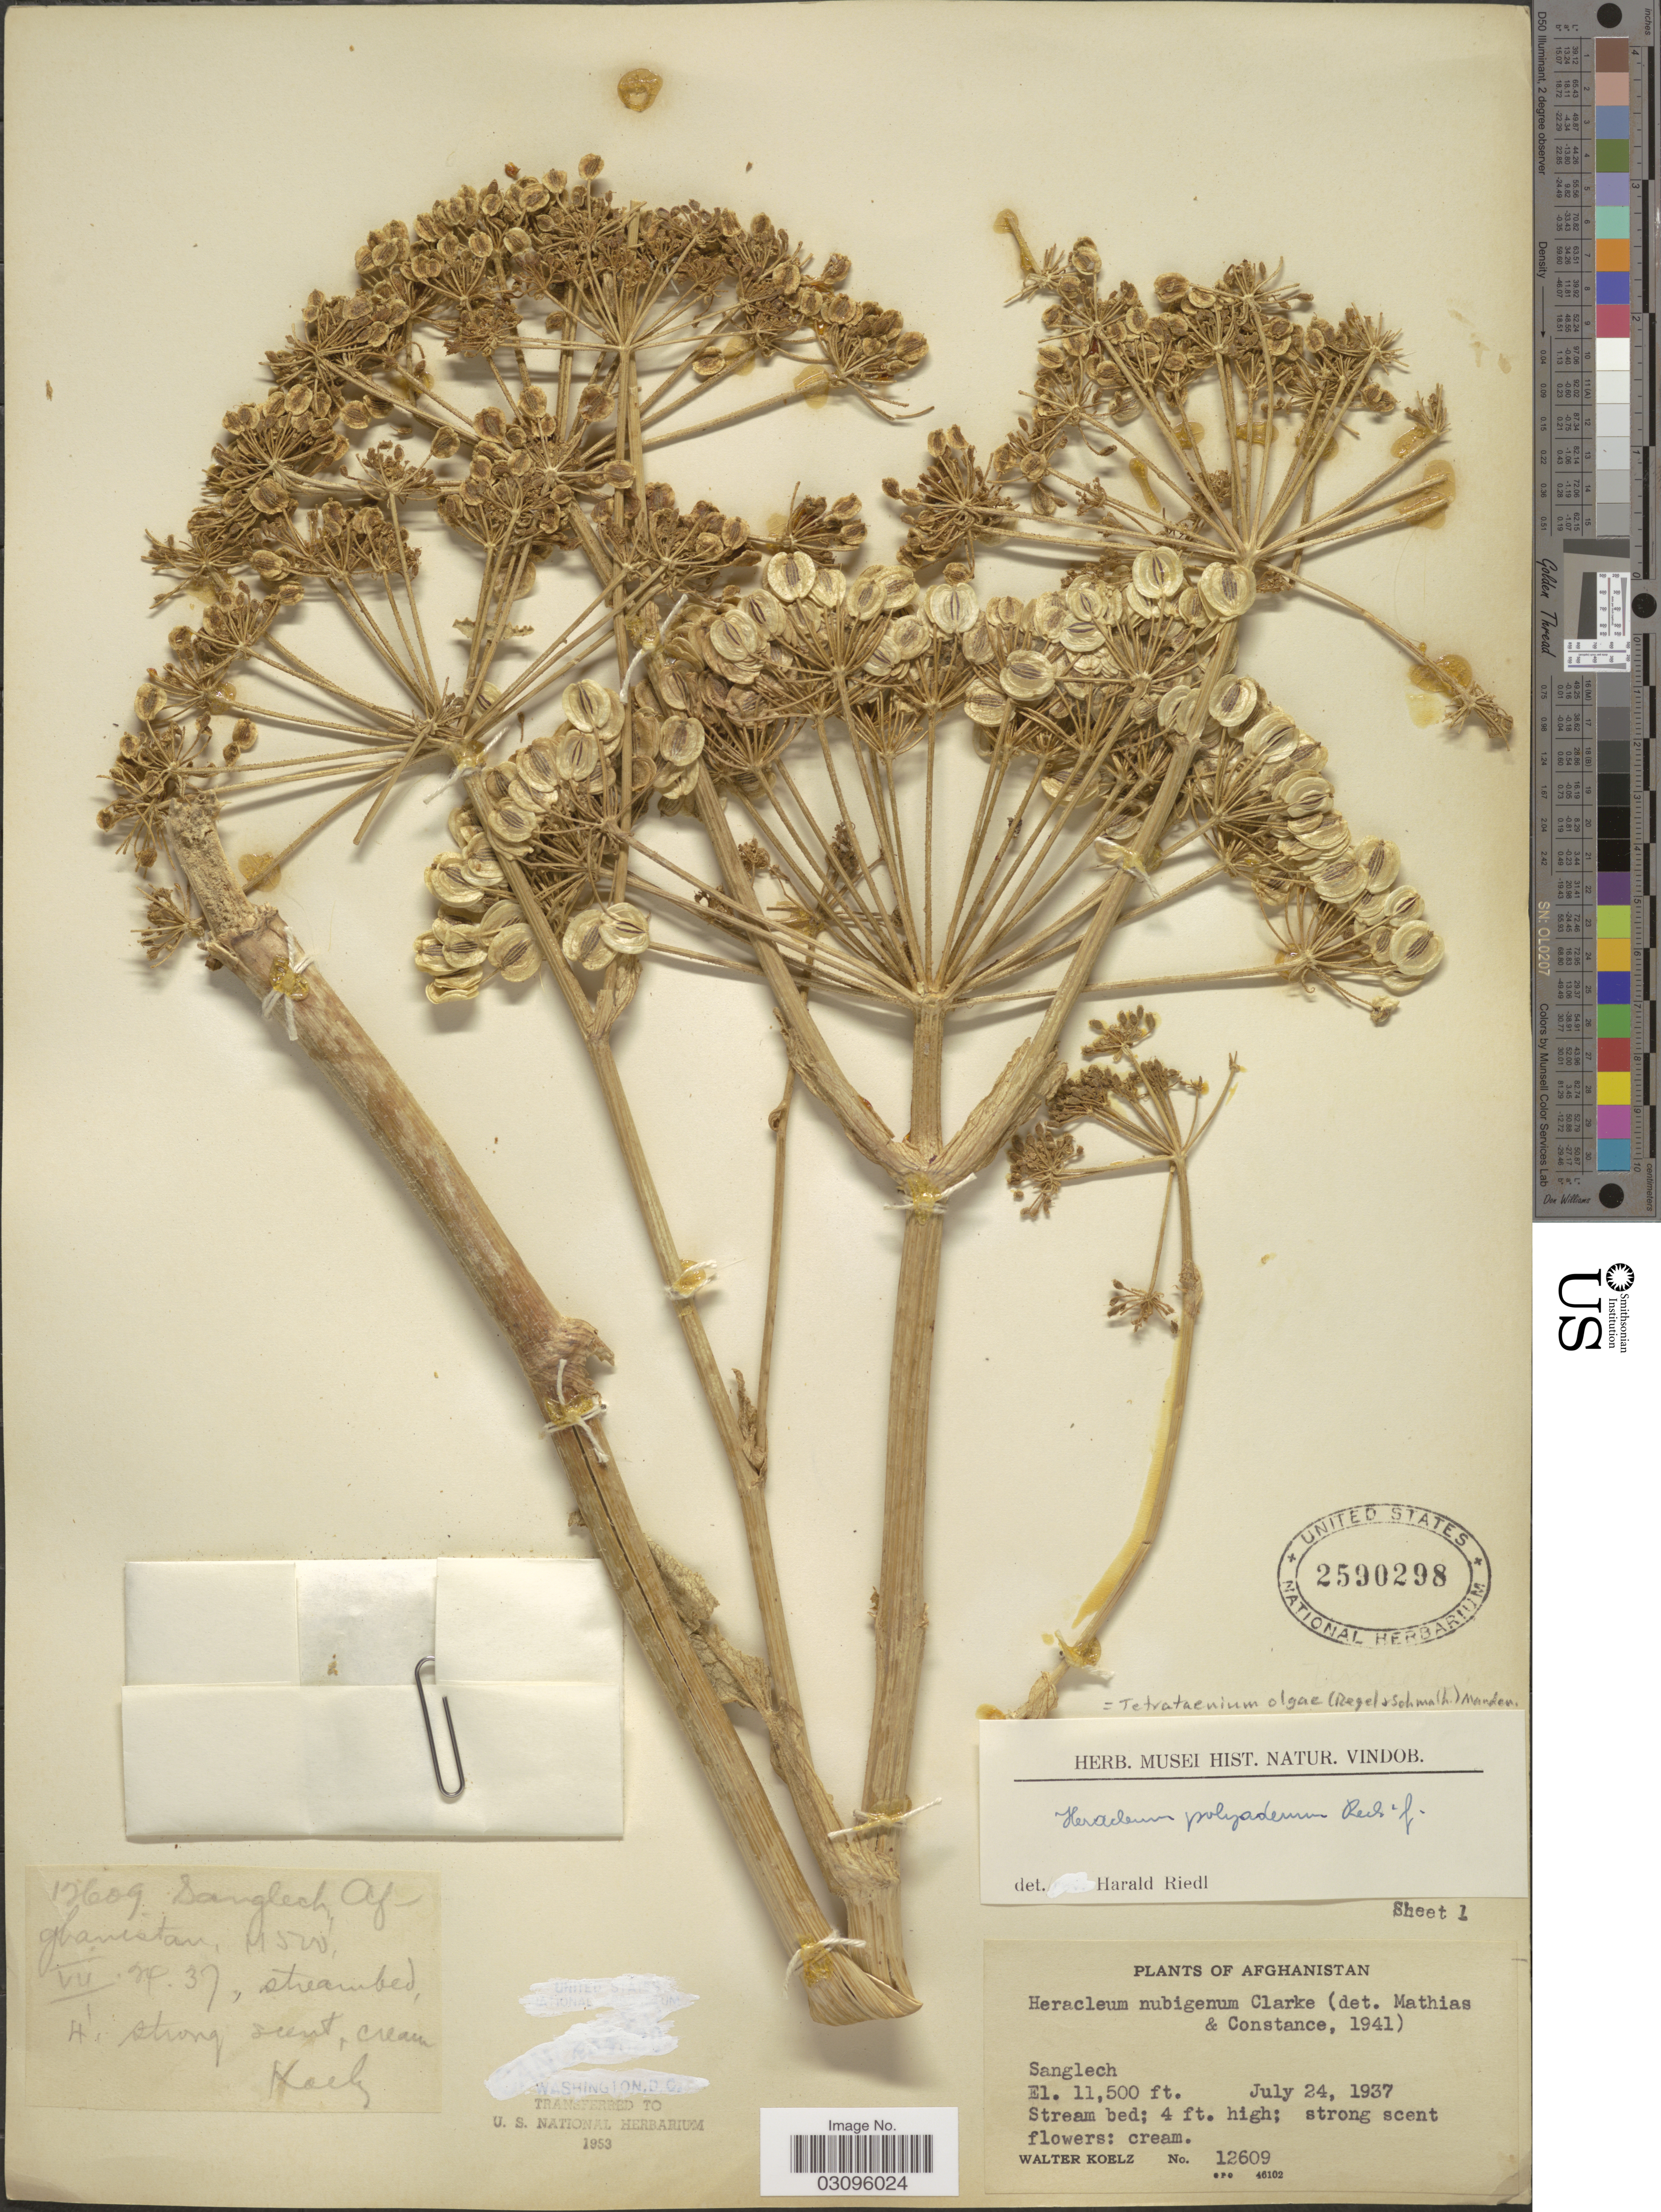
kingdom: Plantae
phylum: Tracheophyta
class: Magnoliopsida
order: Apiales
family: Apiaceae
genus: Tetrataenium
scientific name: Tetrataenium olgae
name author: (Regel & Schmalh.) Manden.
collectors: W. N. Koelz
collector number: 12609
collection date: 1937-07-24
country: Afghanistan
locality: Sanglech.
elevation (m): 3505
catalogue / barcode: US 2590298